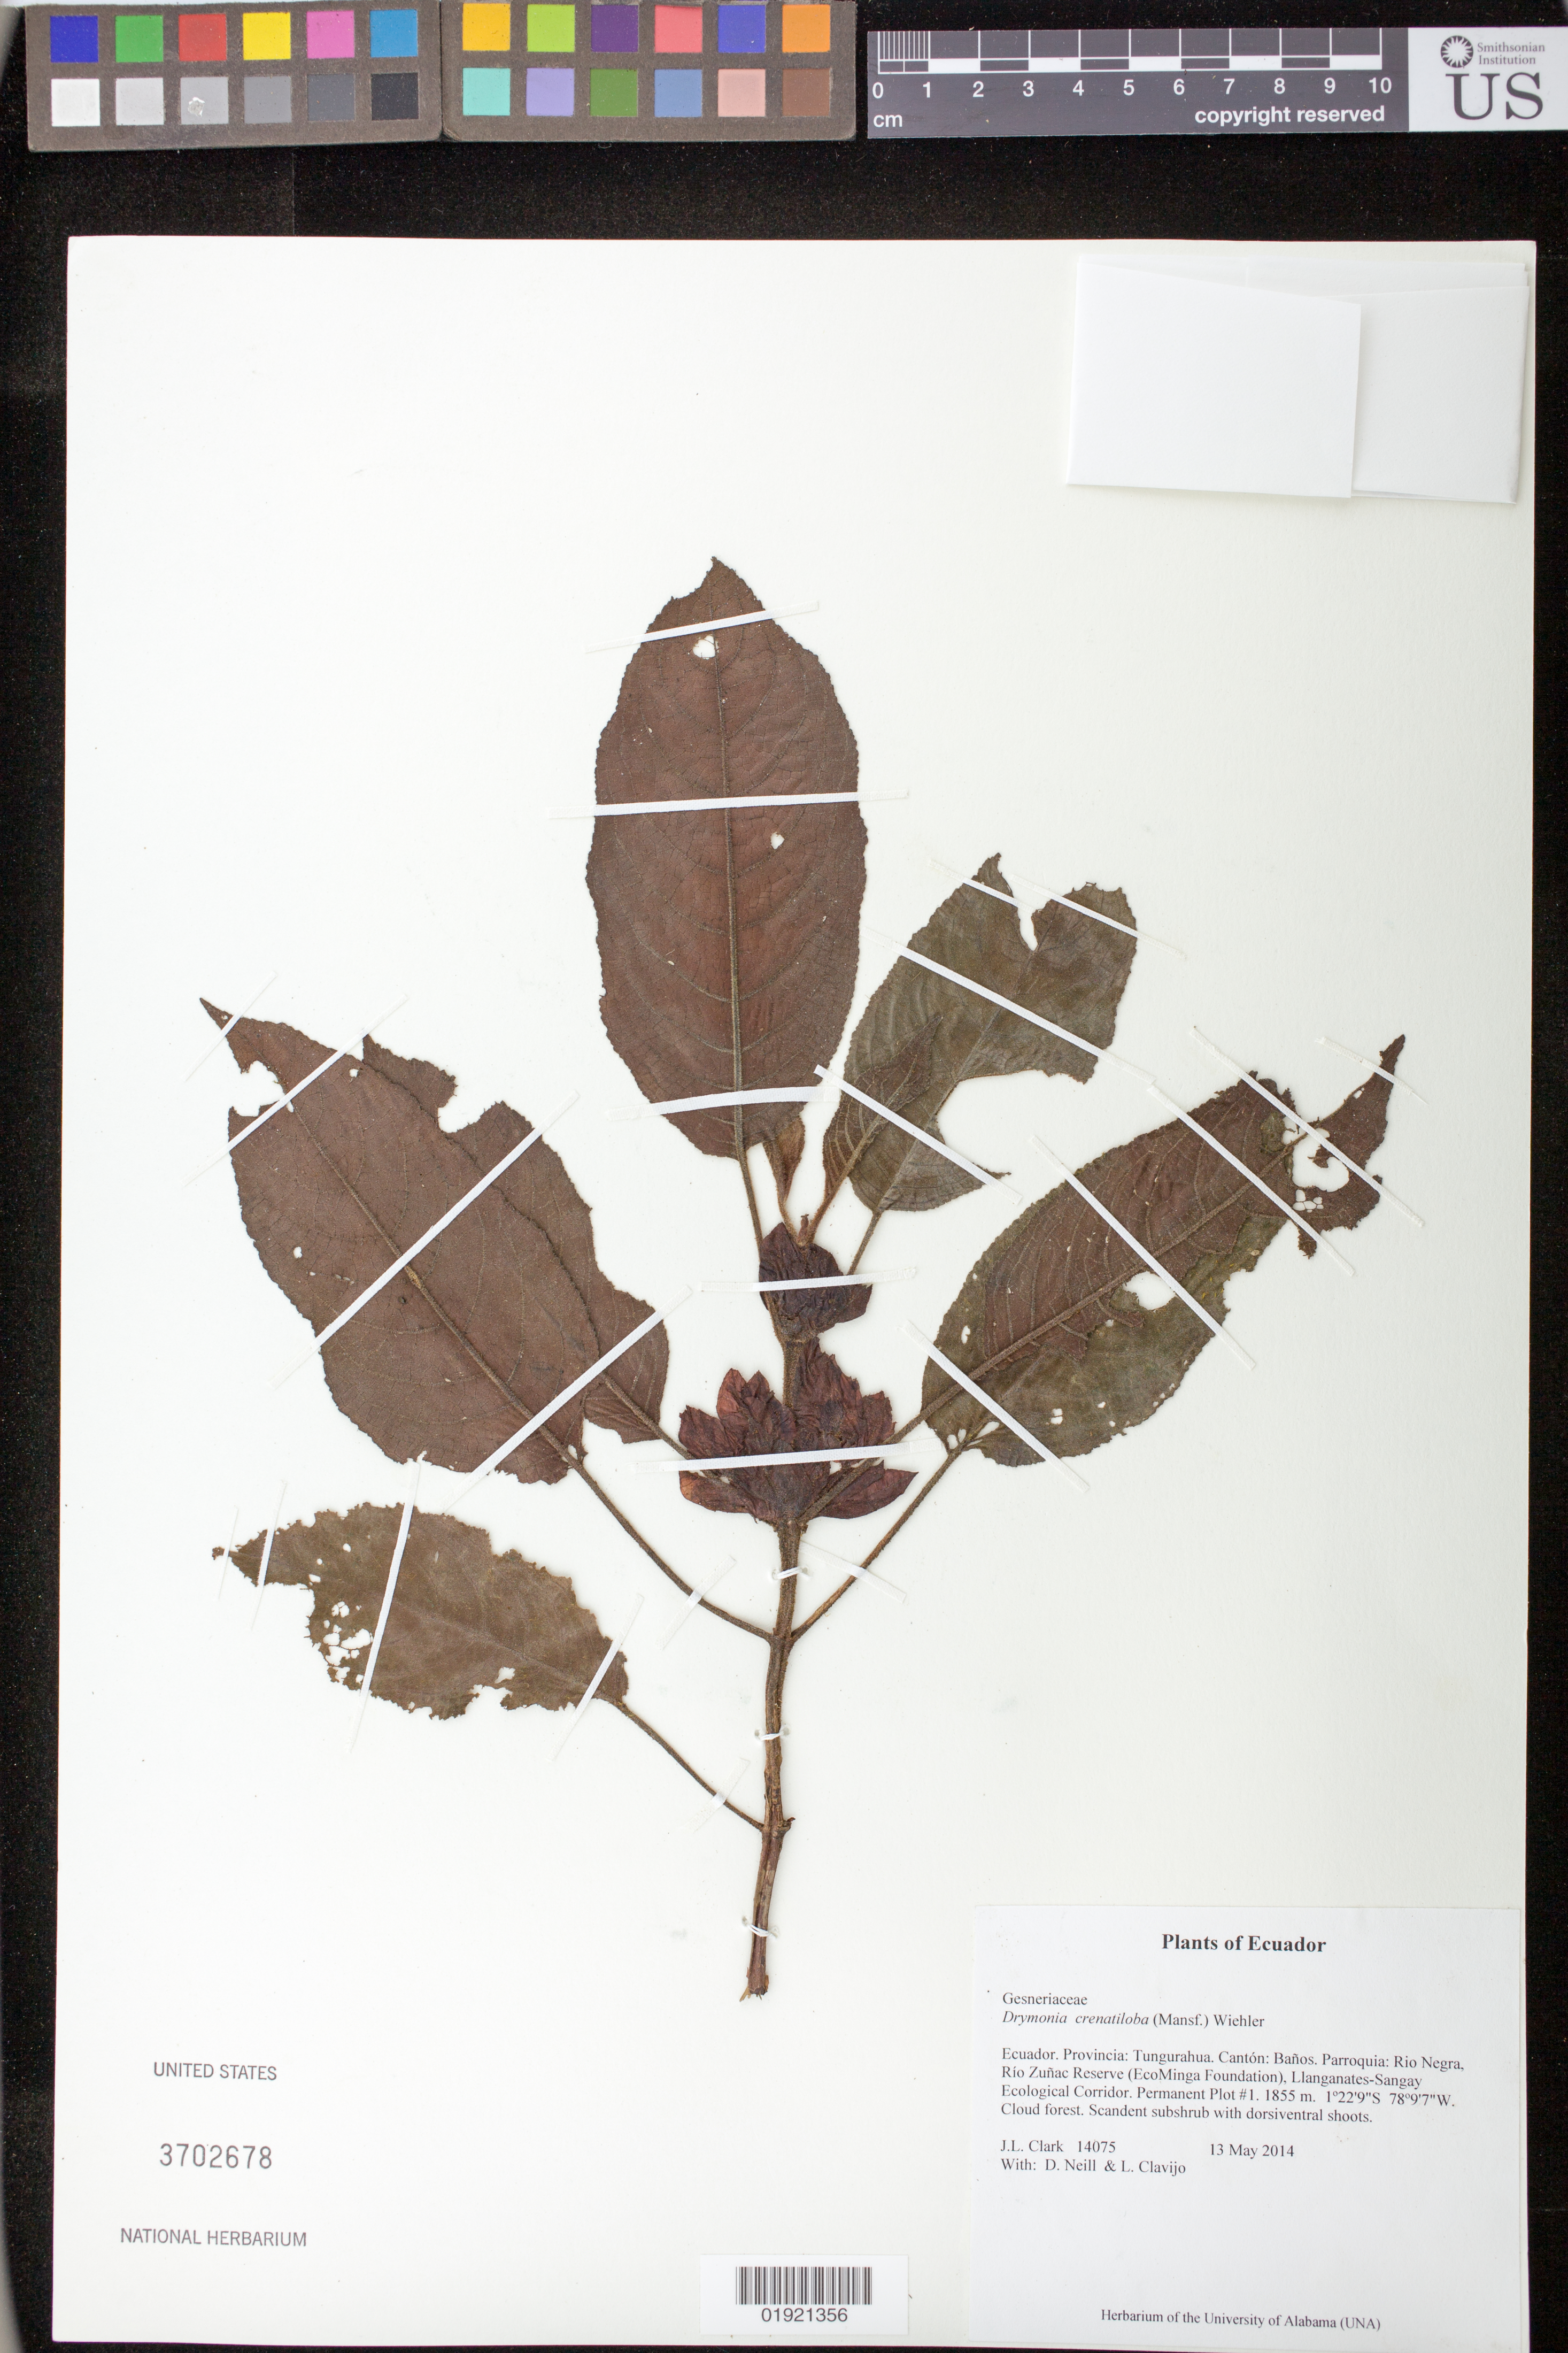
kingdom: Plantae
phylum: Tracheophyta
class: Magnoliopsida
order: Lamiales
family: Gesneriaceae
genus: Drymonia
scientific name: Drymonia crenatiloba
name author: (Mansf.) Wiehler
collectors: J. L. Clark, D. Neill & L. Clavijo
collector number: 14075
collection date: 2014-05-13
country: Ecuador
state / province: Tungurahua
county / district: Banos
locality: Parroquia: Rio Negra, Rio Zunac Reserve (EcoMinga Foundation), Llanganates-Sangay Ecological Corridor. Permanent Plot #1.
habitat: Cloud forest.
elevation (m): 1855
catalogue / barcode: US 3702678